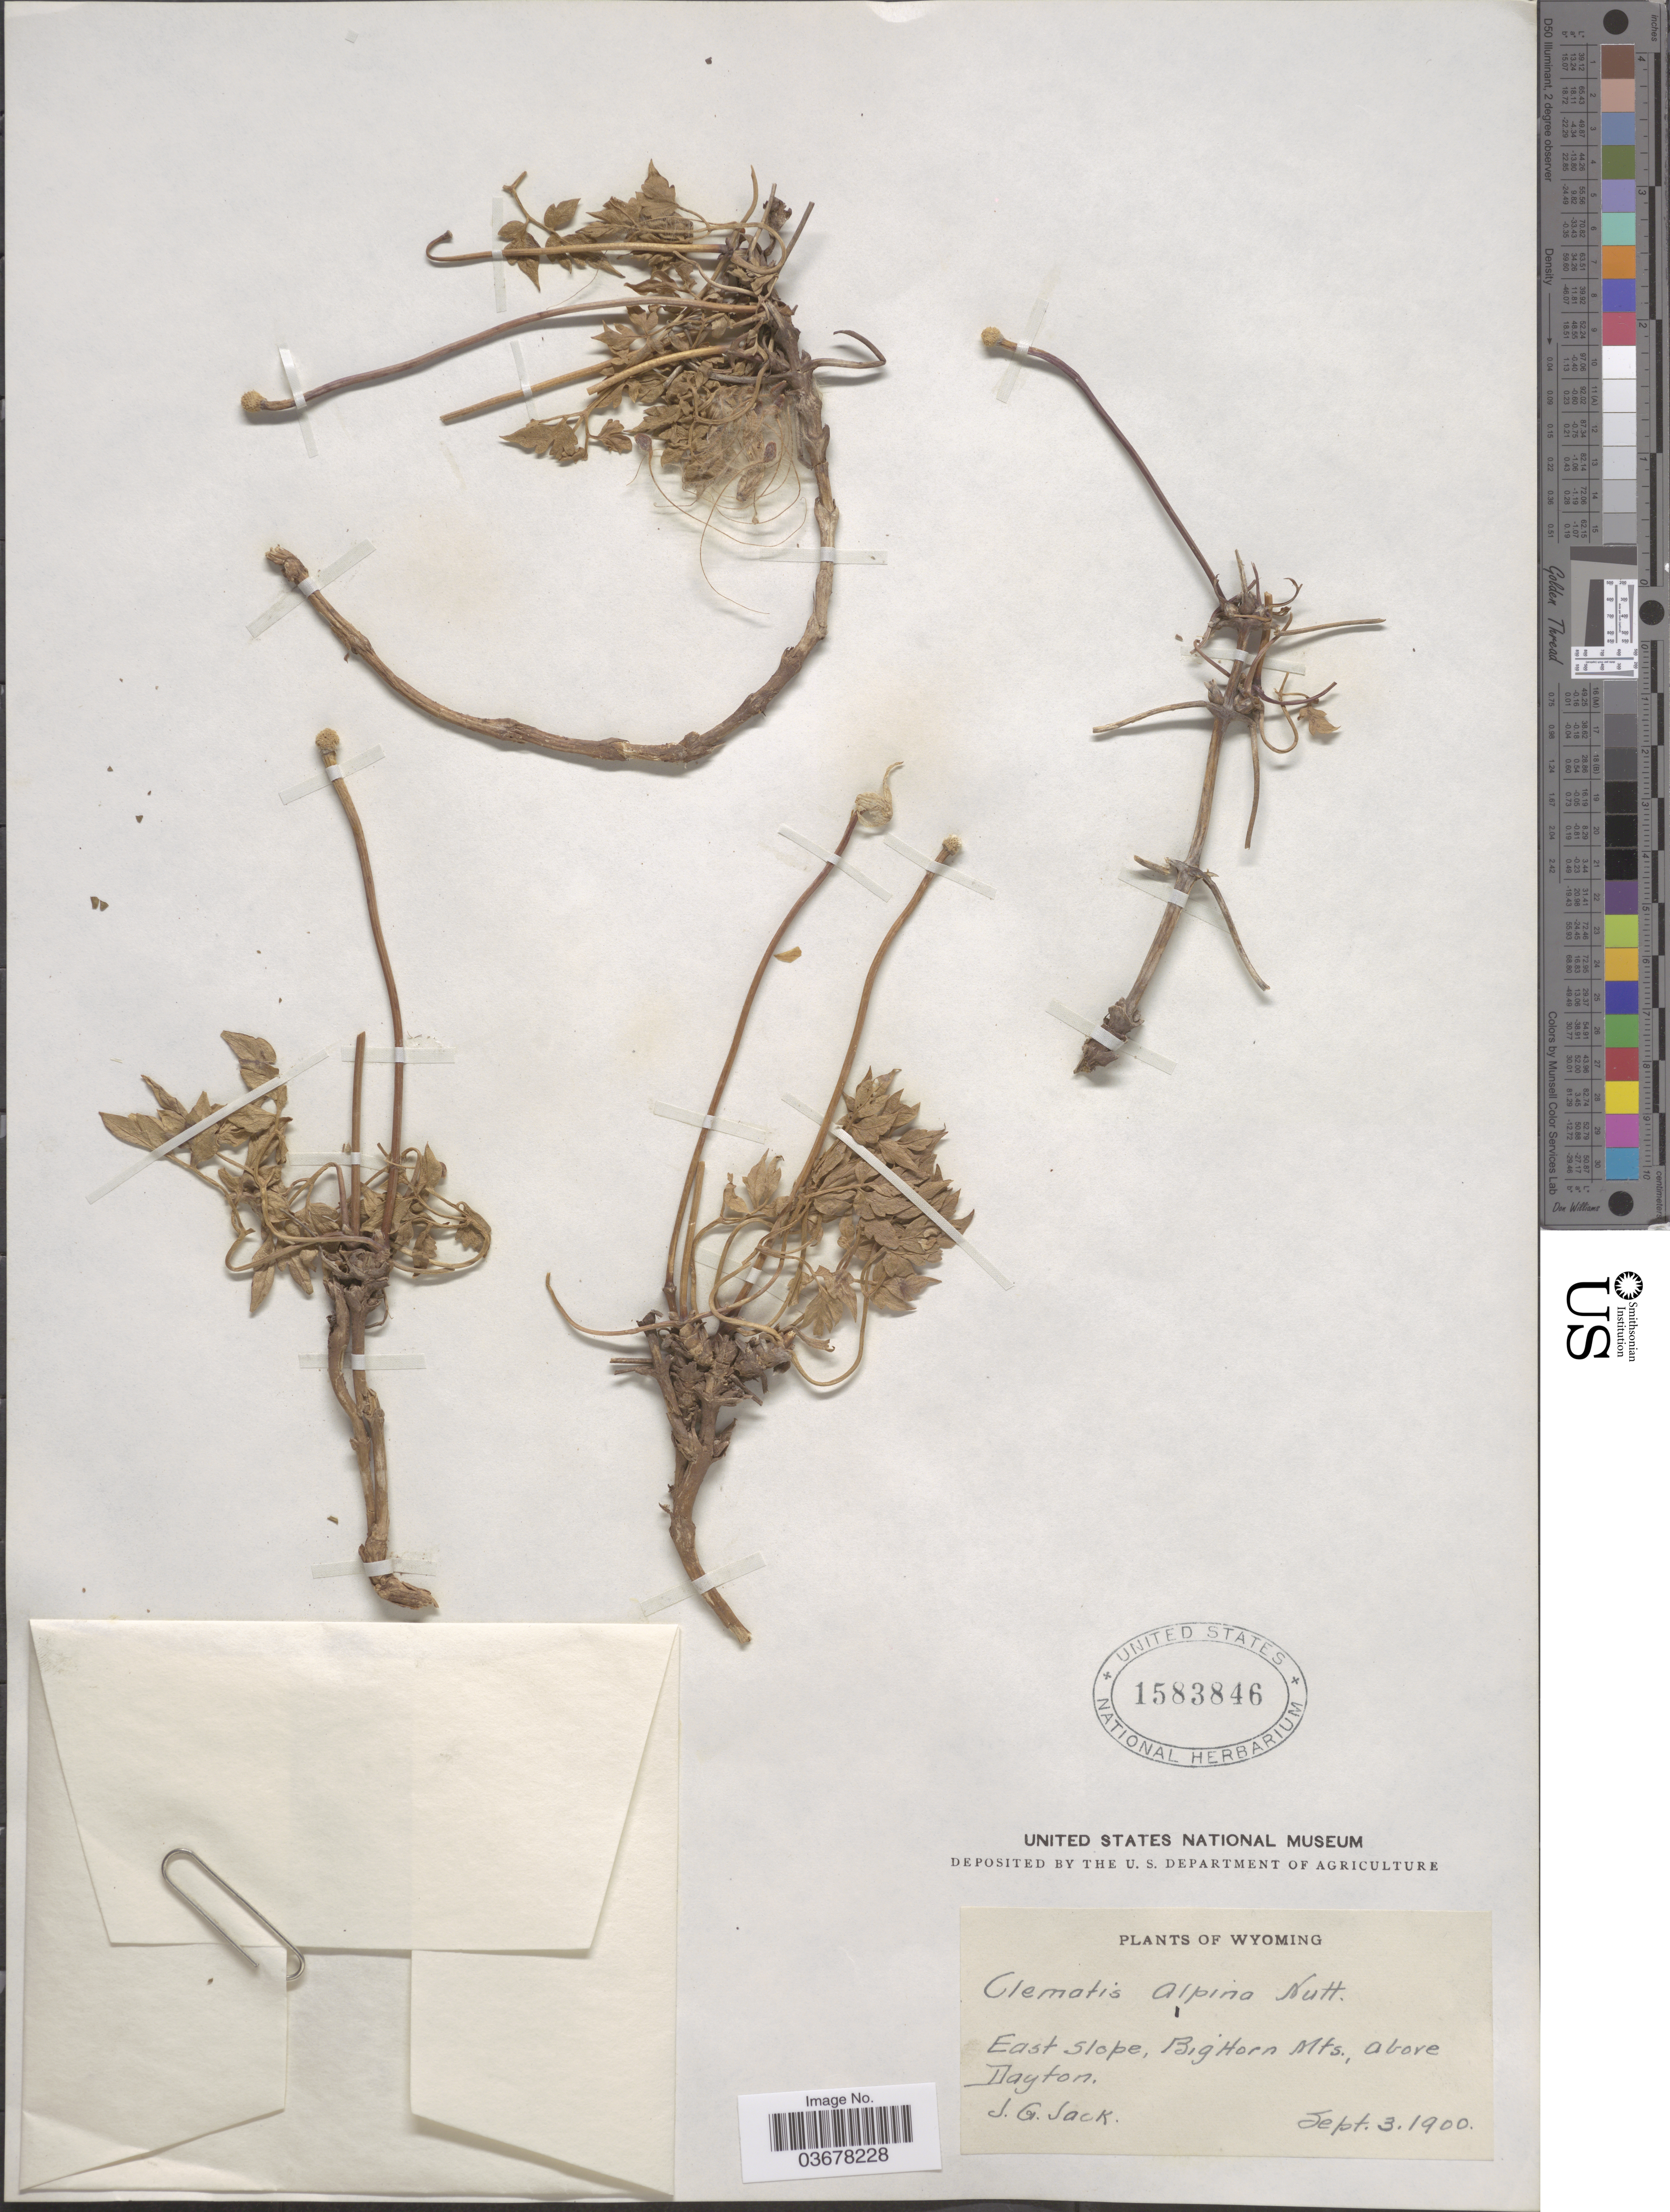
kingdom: Plantae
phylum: Tracheophyta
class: Magnoliopsida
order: Ranunculales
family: Ranunculaceae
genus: Clematis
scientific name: Clematis columbiana var. columbiana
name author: (Nutt.) Torr. & A. Gray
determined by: Strong, M. T., (US), Smithsonian Institution - National Museum of Natural History (UNITED STATES)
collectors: J. G. Jack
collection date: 1900-09-03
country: United States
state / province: Wyoming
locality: East Slope, Big Horn Mts., above Dayton.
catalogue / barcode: US 1583846